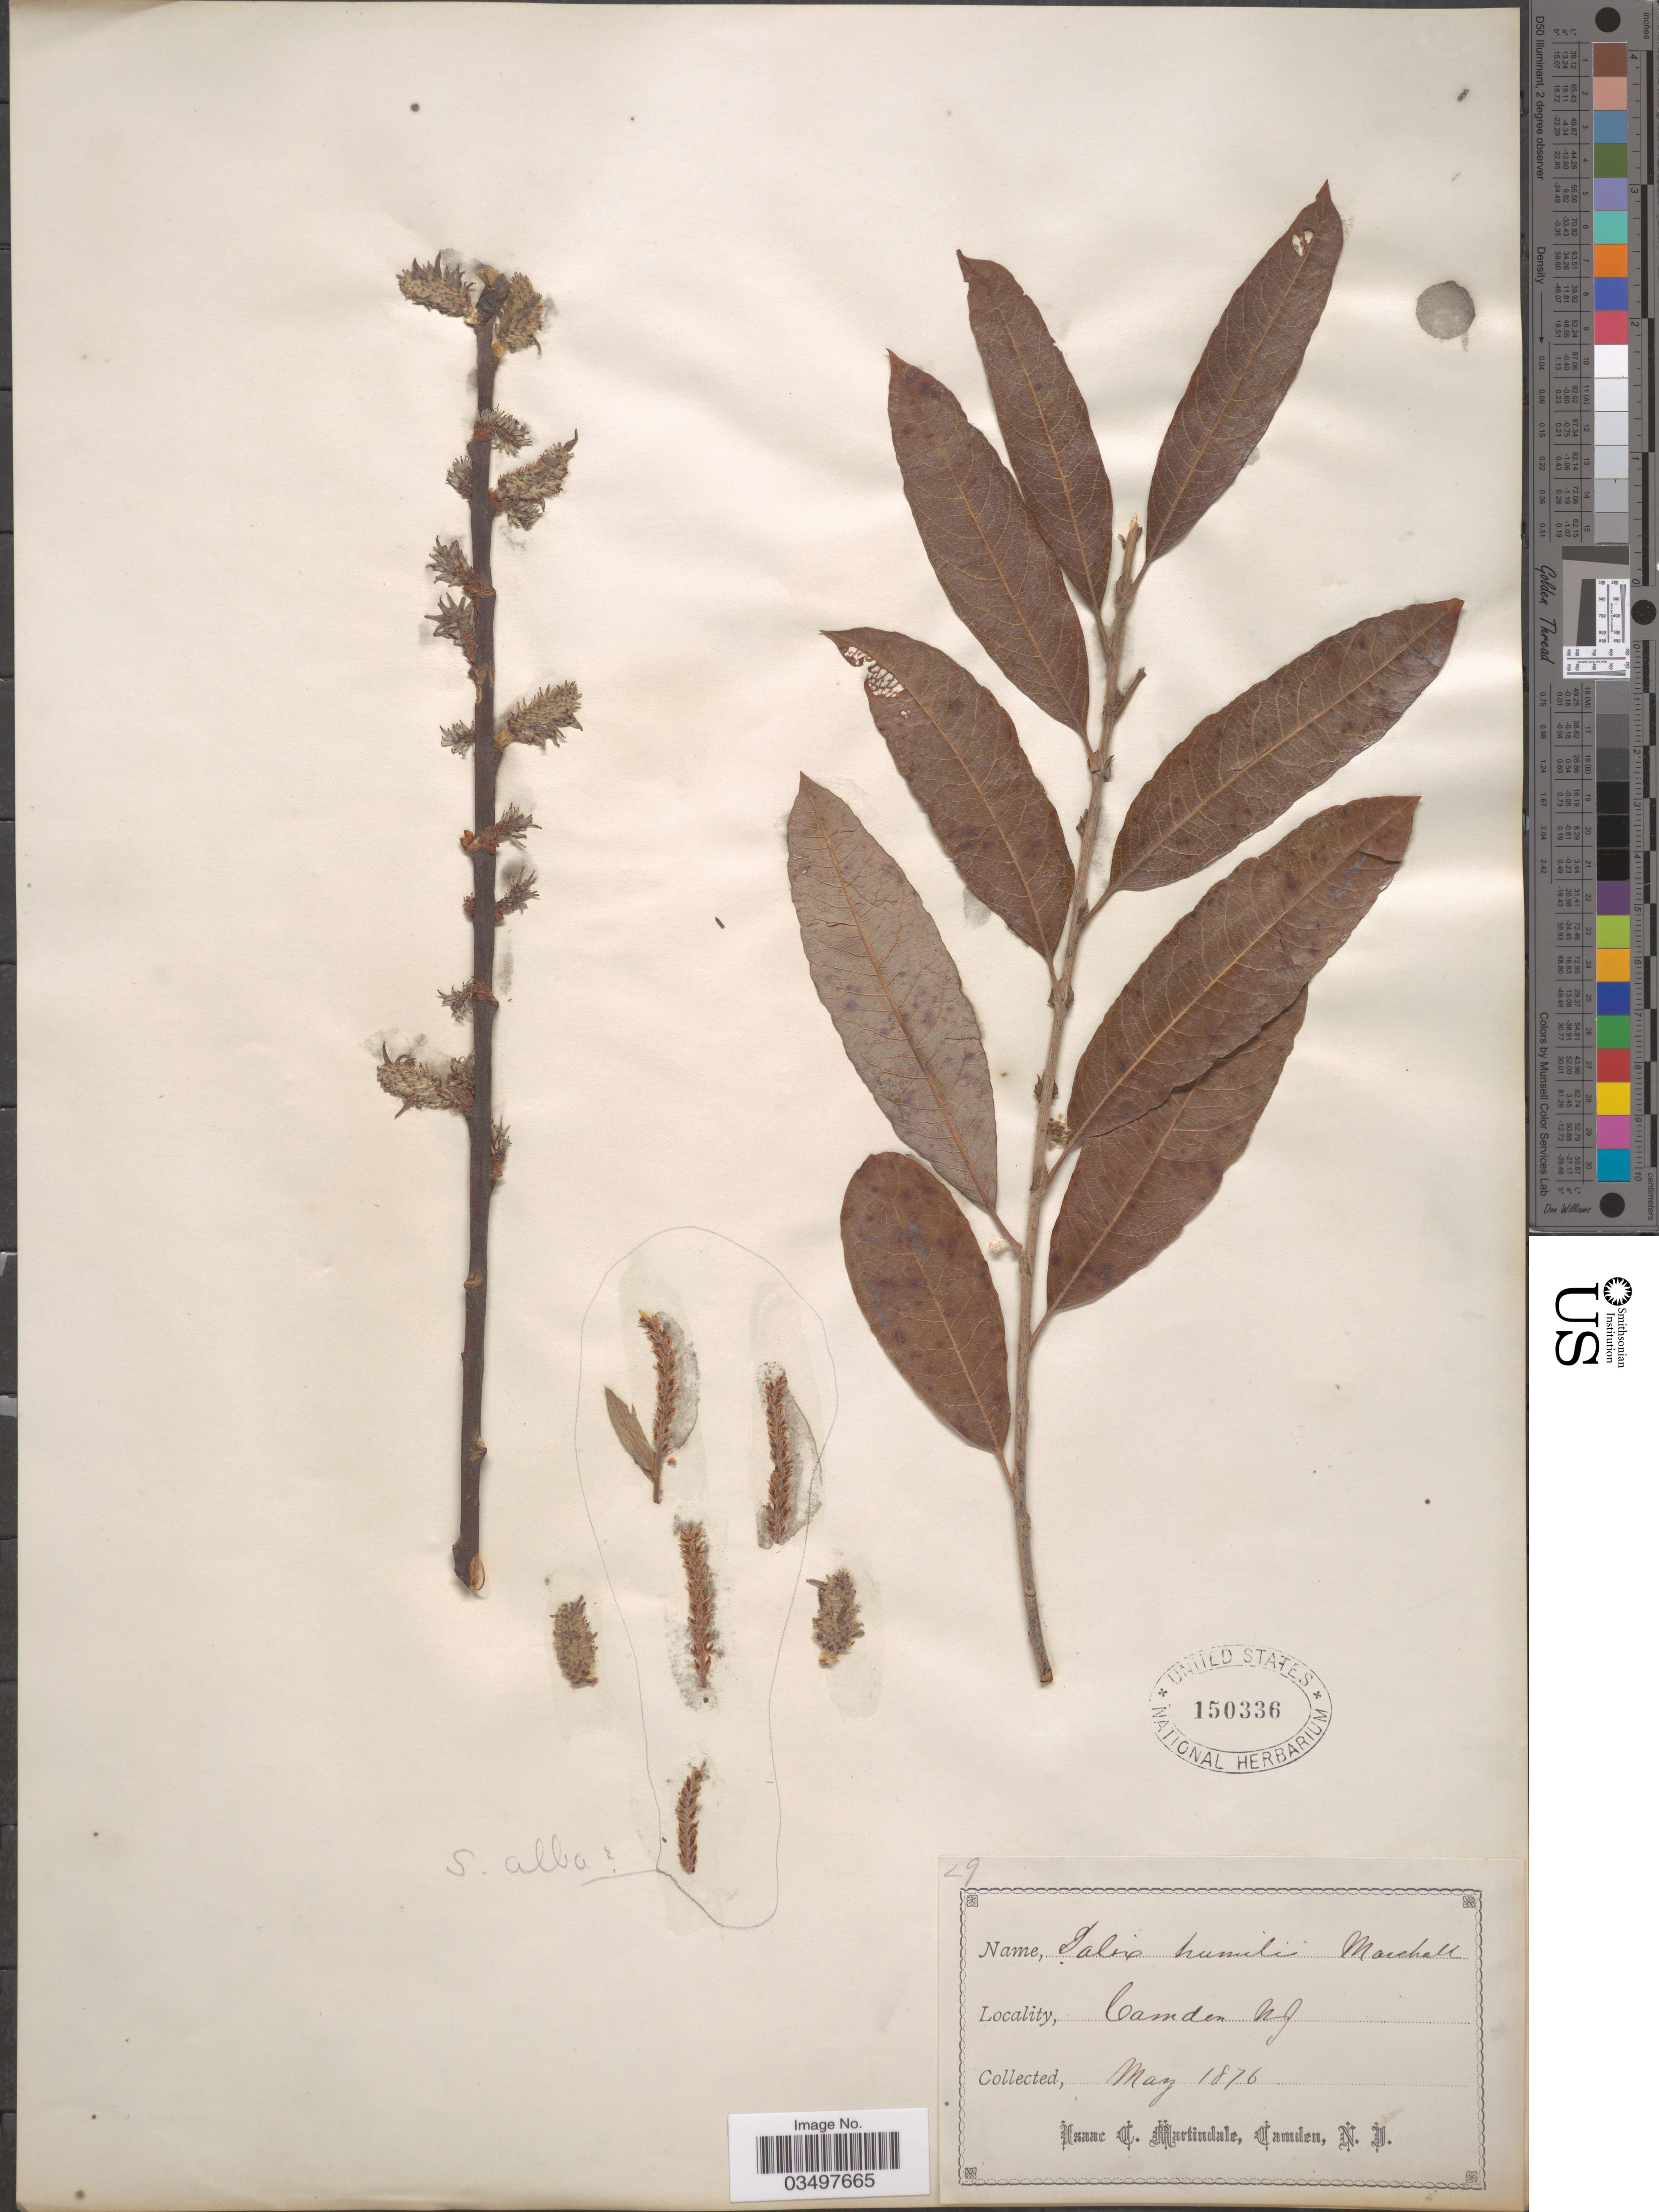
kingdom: Plantae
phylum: Tracheophyta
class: Magnoliopsida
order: Malpighiales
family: Salicaceae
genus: Salix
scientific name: Salix humilis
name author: Marshall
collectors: I. C. Martindale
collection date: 1876-05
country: United States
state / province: New Jersey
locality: Camden.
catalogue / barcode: US 150336